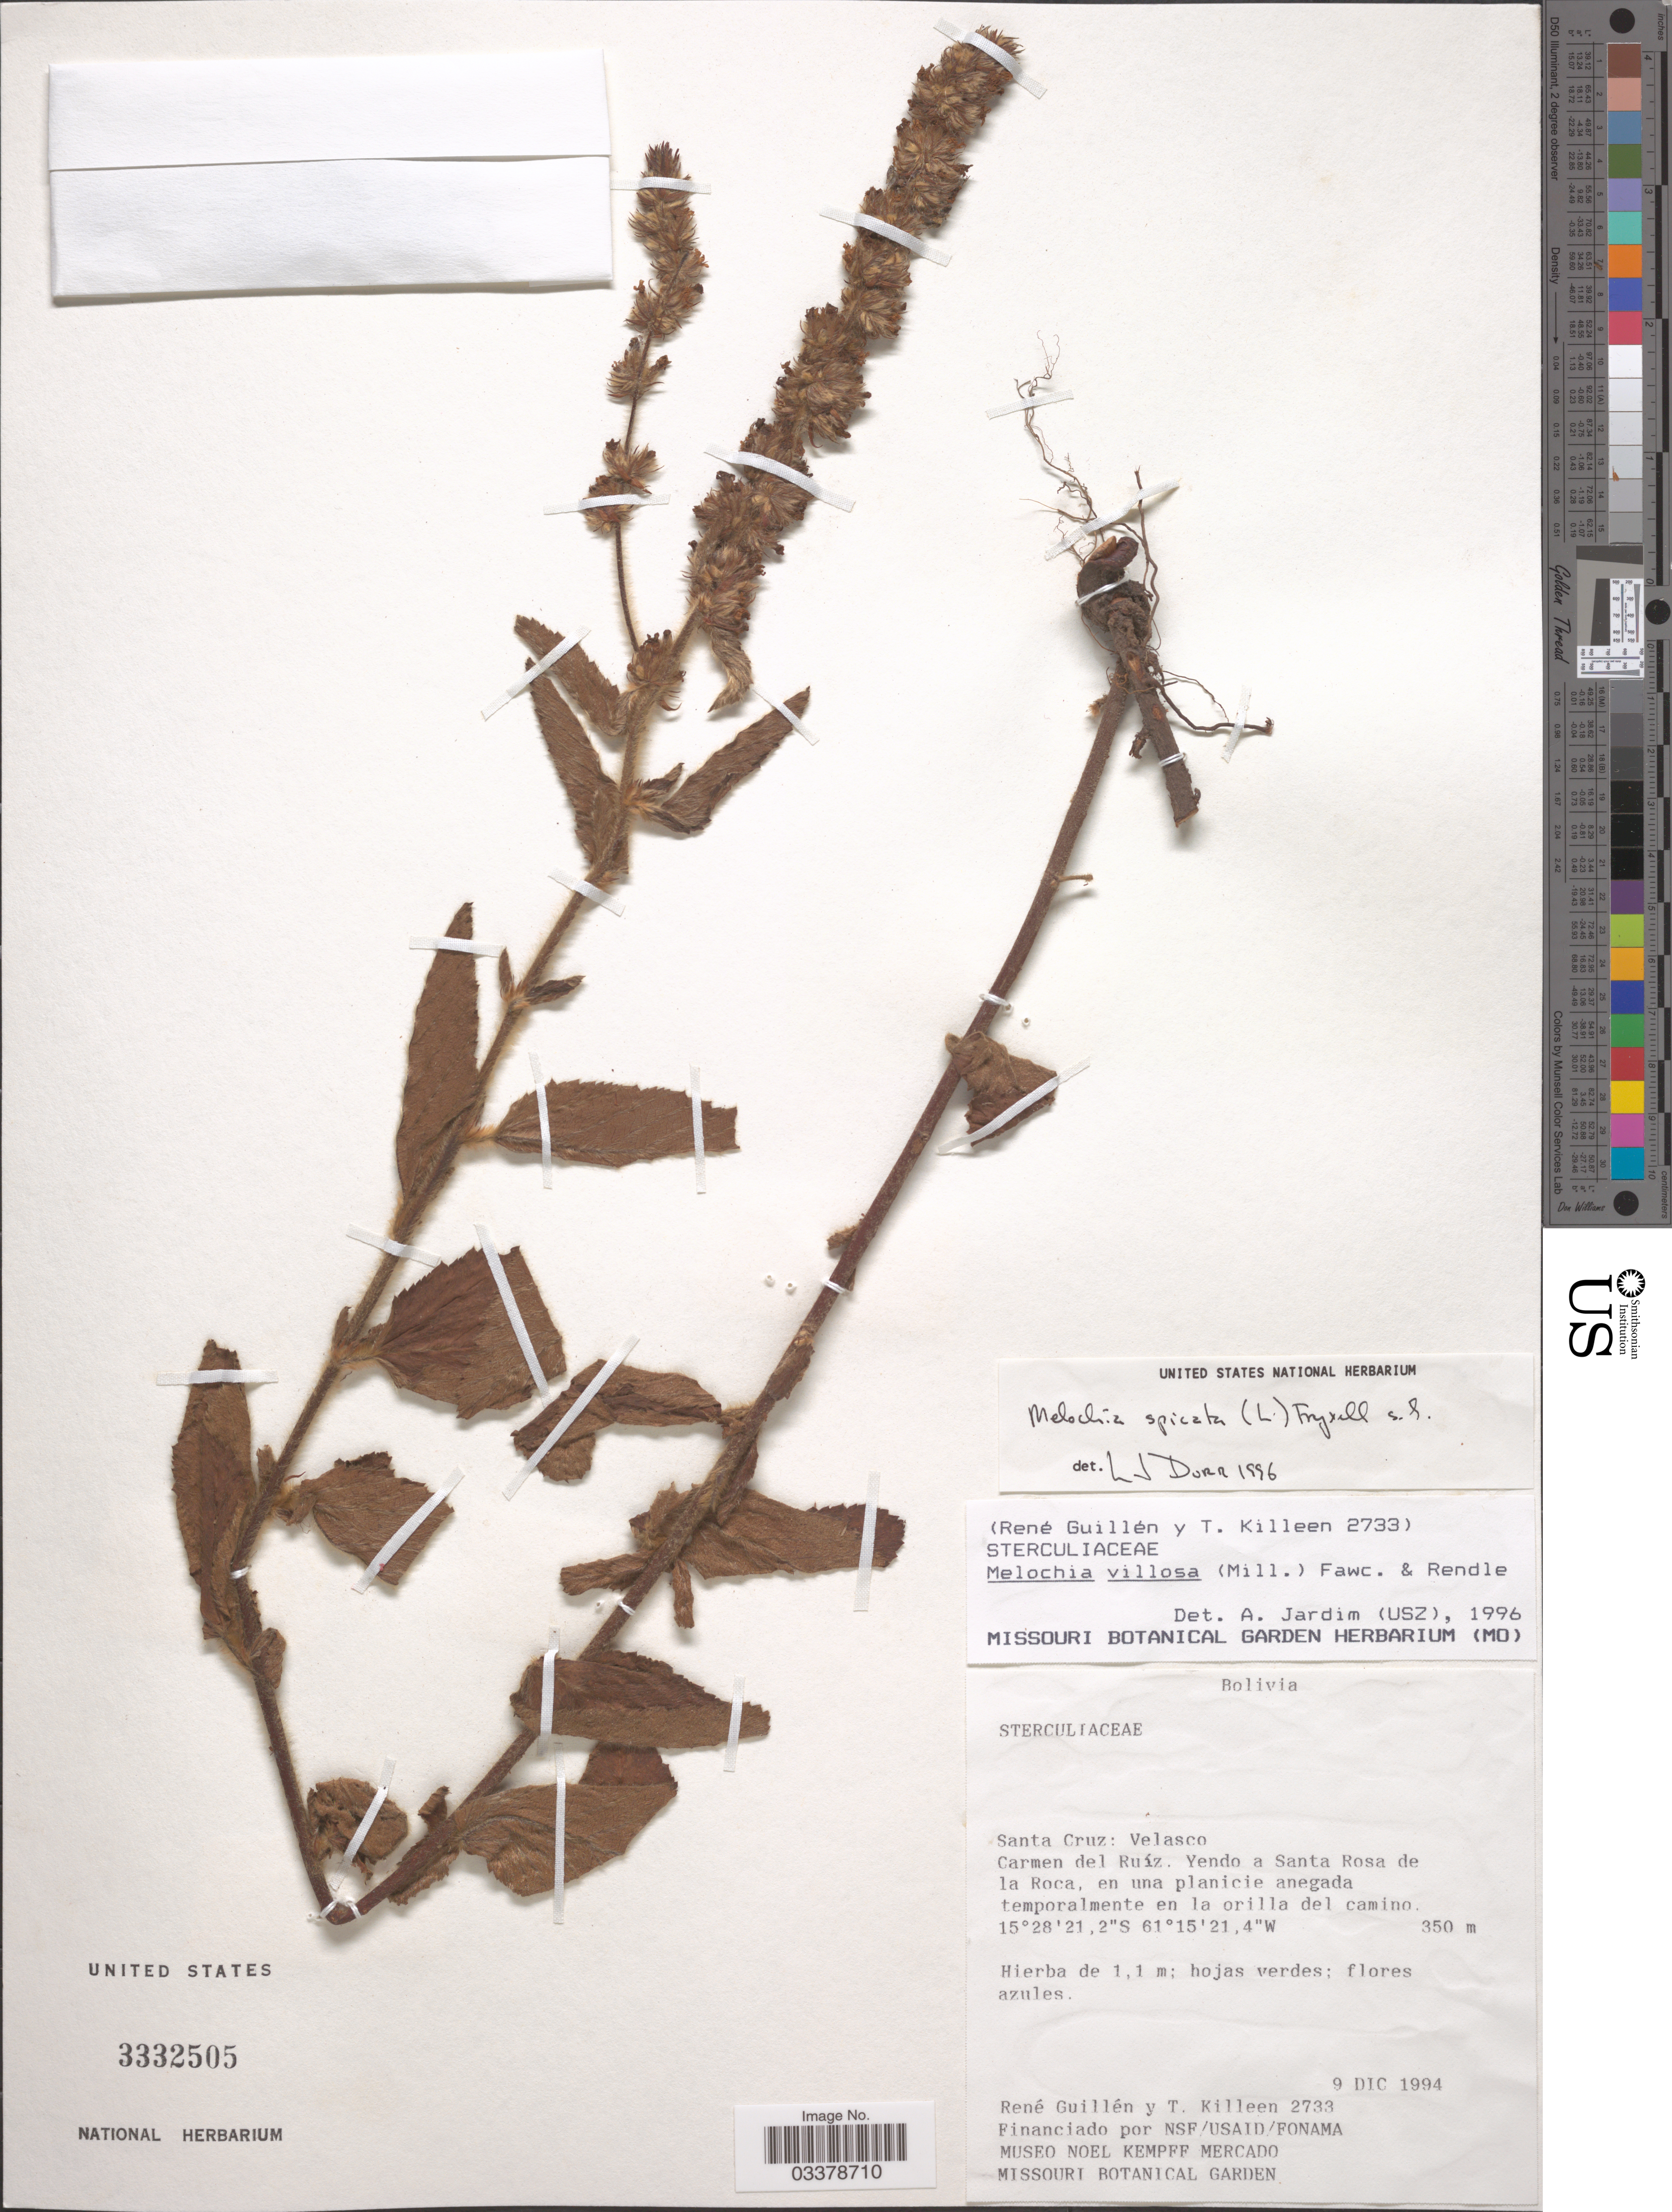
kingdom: Plantae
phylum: Tracheophyta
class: Magnoliopsida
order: Malvales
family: Malvaceae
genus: Melochia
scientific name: Melochia spicata var. spicata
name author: (L.) Fryxell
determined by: Dorr, L. J., (BOT), Smithsonian Institution - National Museum of Natural History (UNITED STATES)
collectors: R. Guillen & T. J. Killeen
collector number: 2733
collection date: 1994-12-09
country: Bolivia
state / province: Santa Cruz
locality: Velasco. Carmen del Ruíz. Yendo a Santa Rosa de la Roca, en una planicie anegada temporalmente en la orilla del camino.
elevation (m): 107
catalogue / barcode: US 3332505